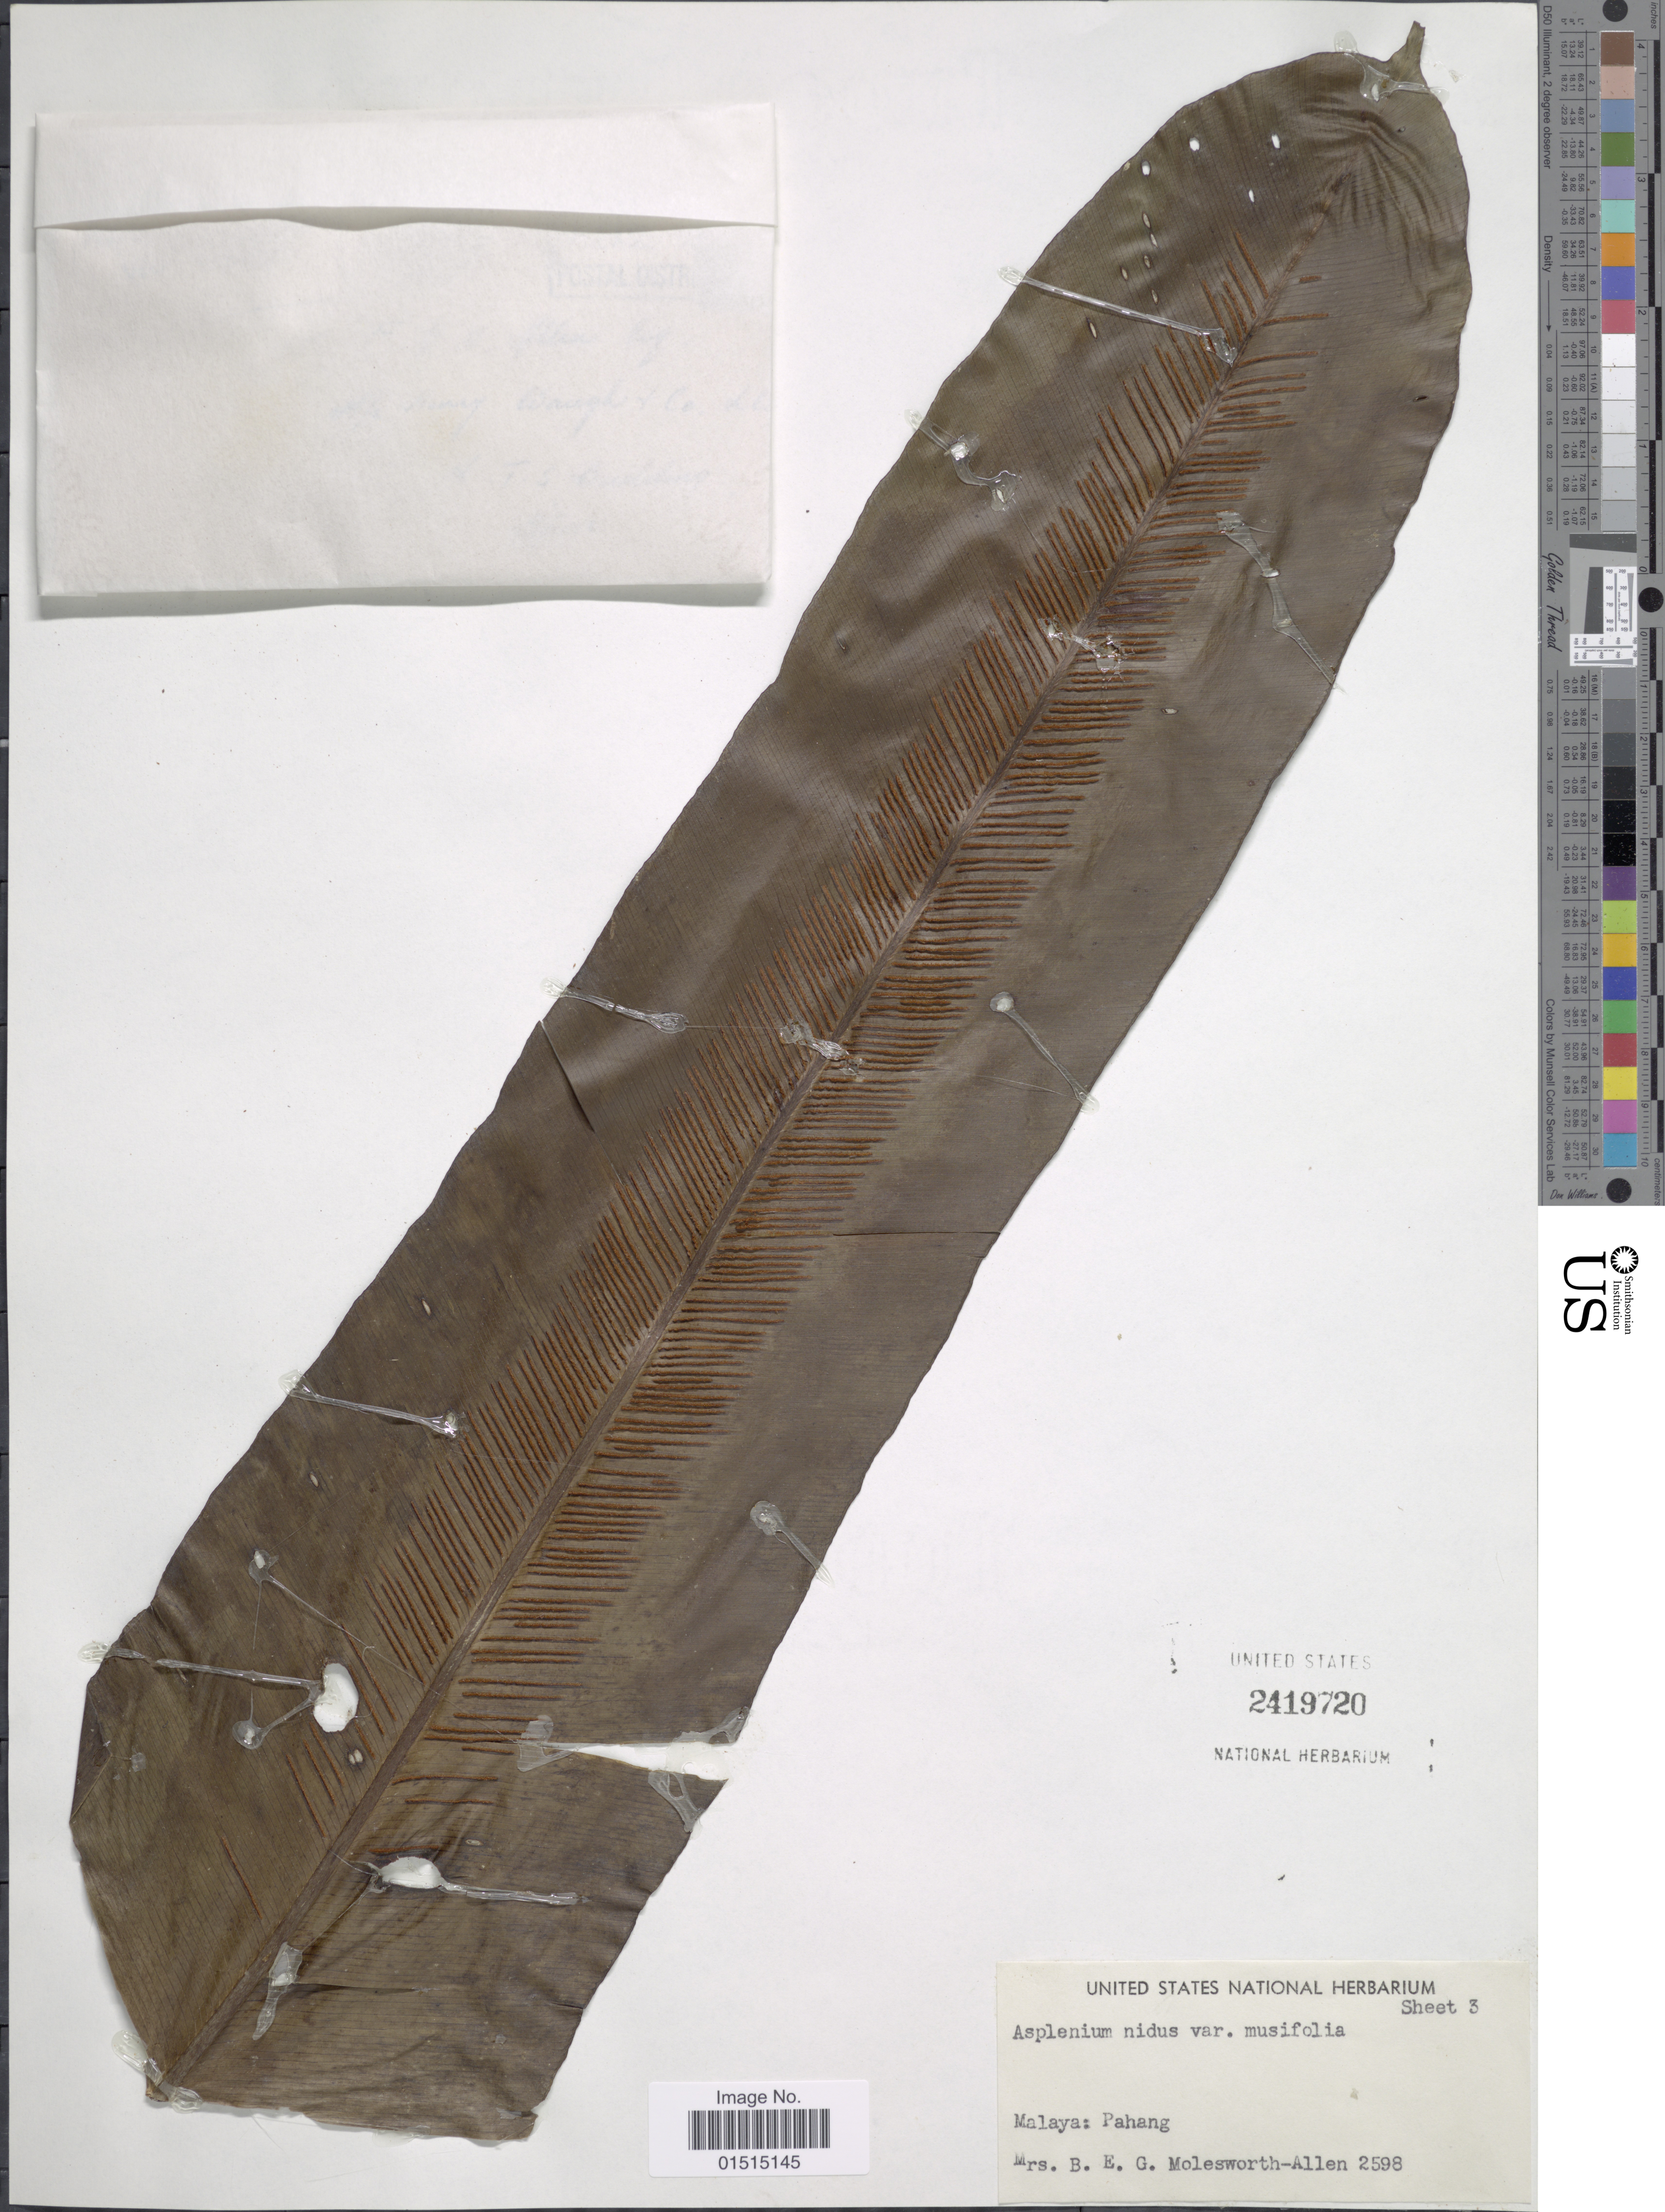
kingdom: Plantae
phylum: Tracheophyta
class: Polypodiopsida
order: Polypodiales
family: Aspleniaceae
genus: Asplenium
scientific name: Asplenium nidus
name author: L.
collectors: Mrs. B. E. G. Molesworth-Allen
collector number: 2598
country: Malaysia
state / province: Pahang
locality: Malaya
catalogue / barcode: US 2419720